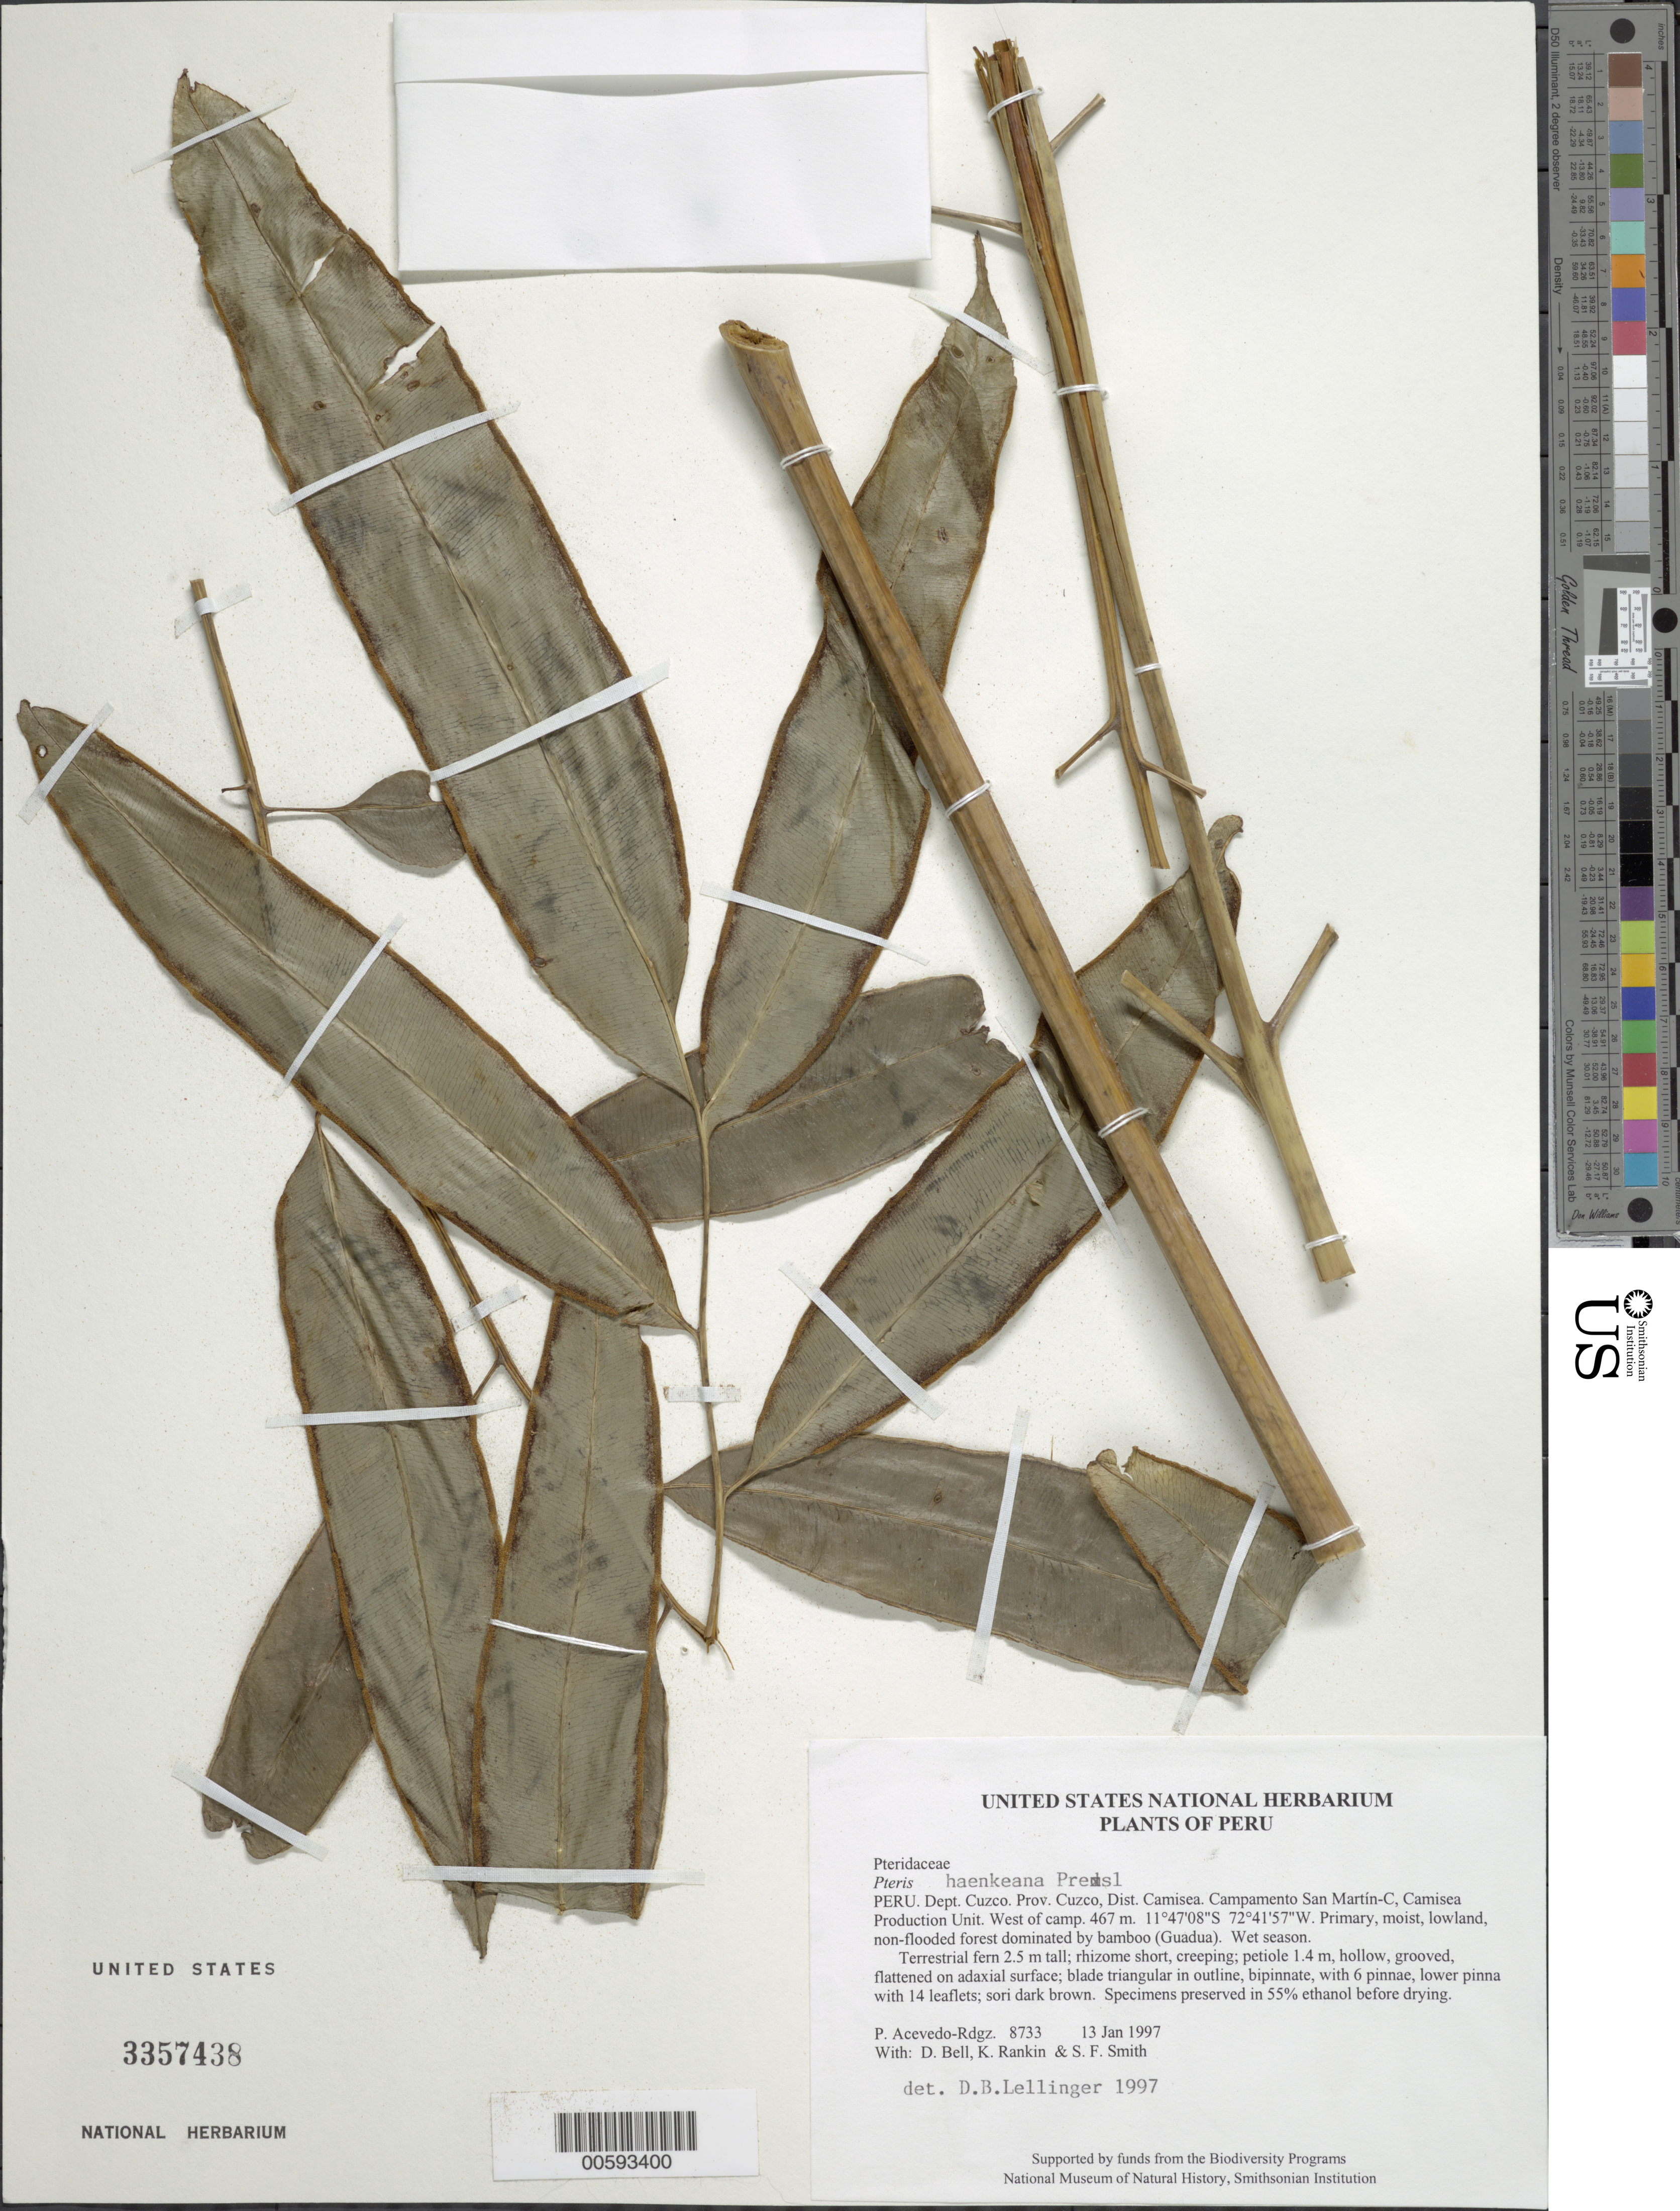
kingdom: Plantae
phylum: Tracheophyta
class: Polypodiopsida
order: Polypodiales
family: Pteridaceae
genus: Pteris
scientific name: Pteris haenkeana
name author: C. Presl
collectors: P. Acevedo-Rodr., D. A. Bell, K. B. Rankin & S.F. Smith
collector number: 8733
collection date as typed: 13 Jan 1997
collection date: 1997-01-13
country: Peru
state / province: Cusco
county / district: Cusco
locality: Districto Camisea, Campamento San Martín-C, Camisea Production Unit. West of camp.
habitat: Primary, moist, lowland, non-flooded forest dominated by bamboo (Guadua). Wet season.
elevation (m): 467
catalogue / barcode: US 3357438